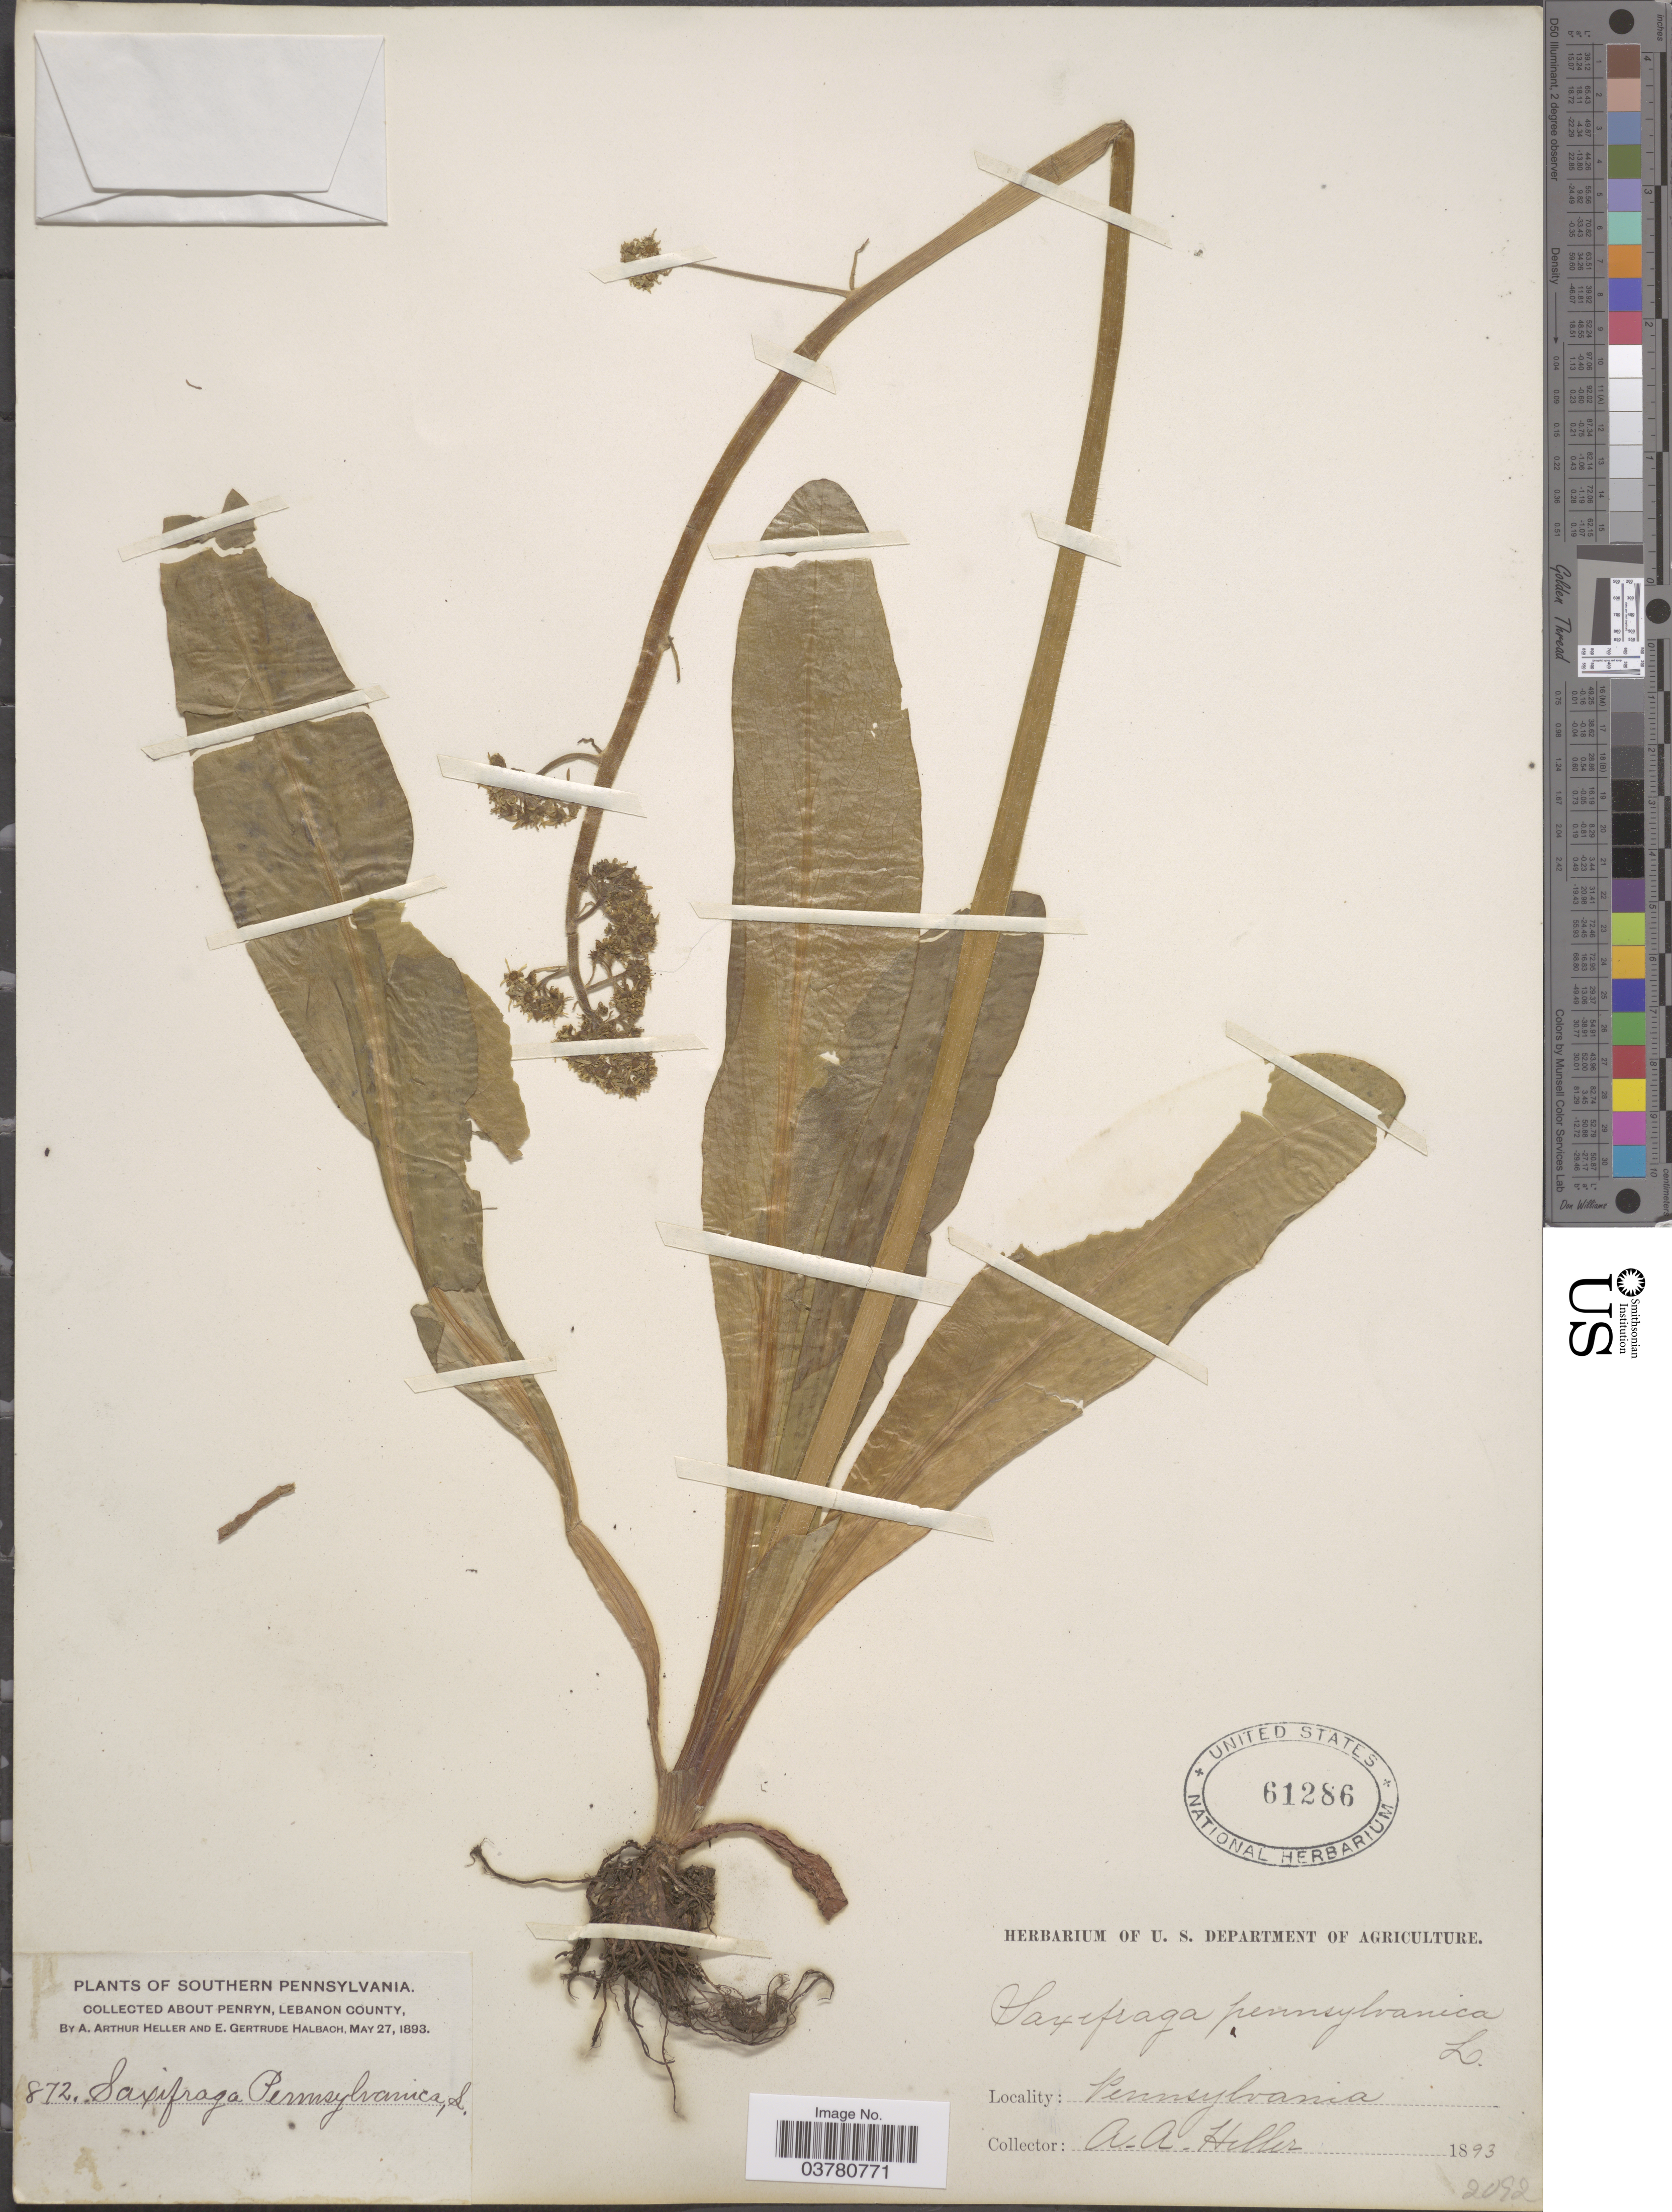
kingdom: Plantae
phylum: Tracheophyta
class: Magnoliopsida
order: Saxifragales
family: Saxifragaceae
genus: Micranthes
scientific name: Micranthes pensylvanica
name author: (L.) Haw.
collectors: A. A. Heller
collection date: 1893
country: United States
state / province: Pennsylvania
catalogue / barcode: US 61286